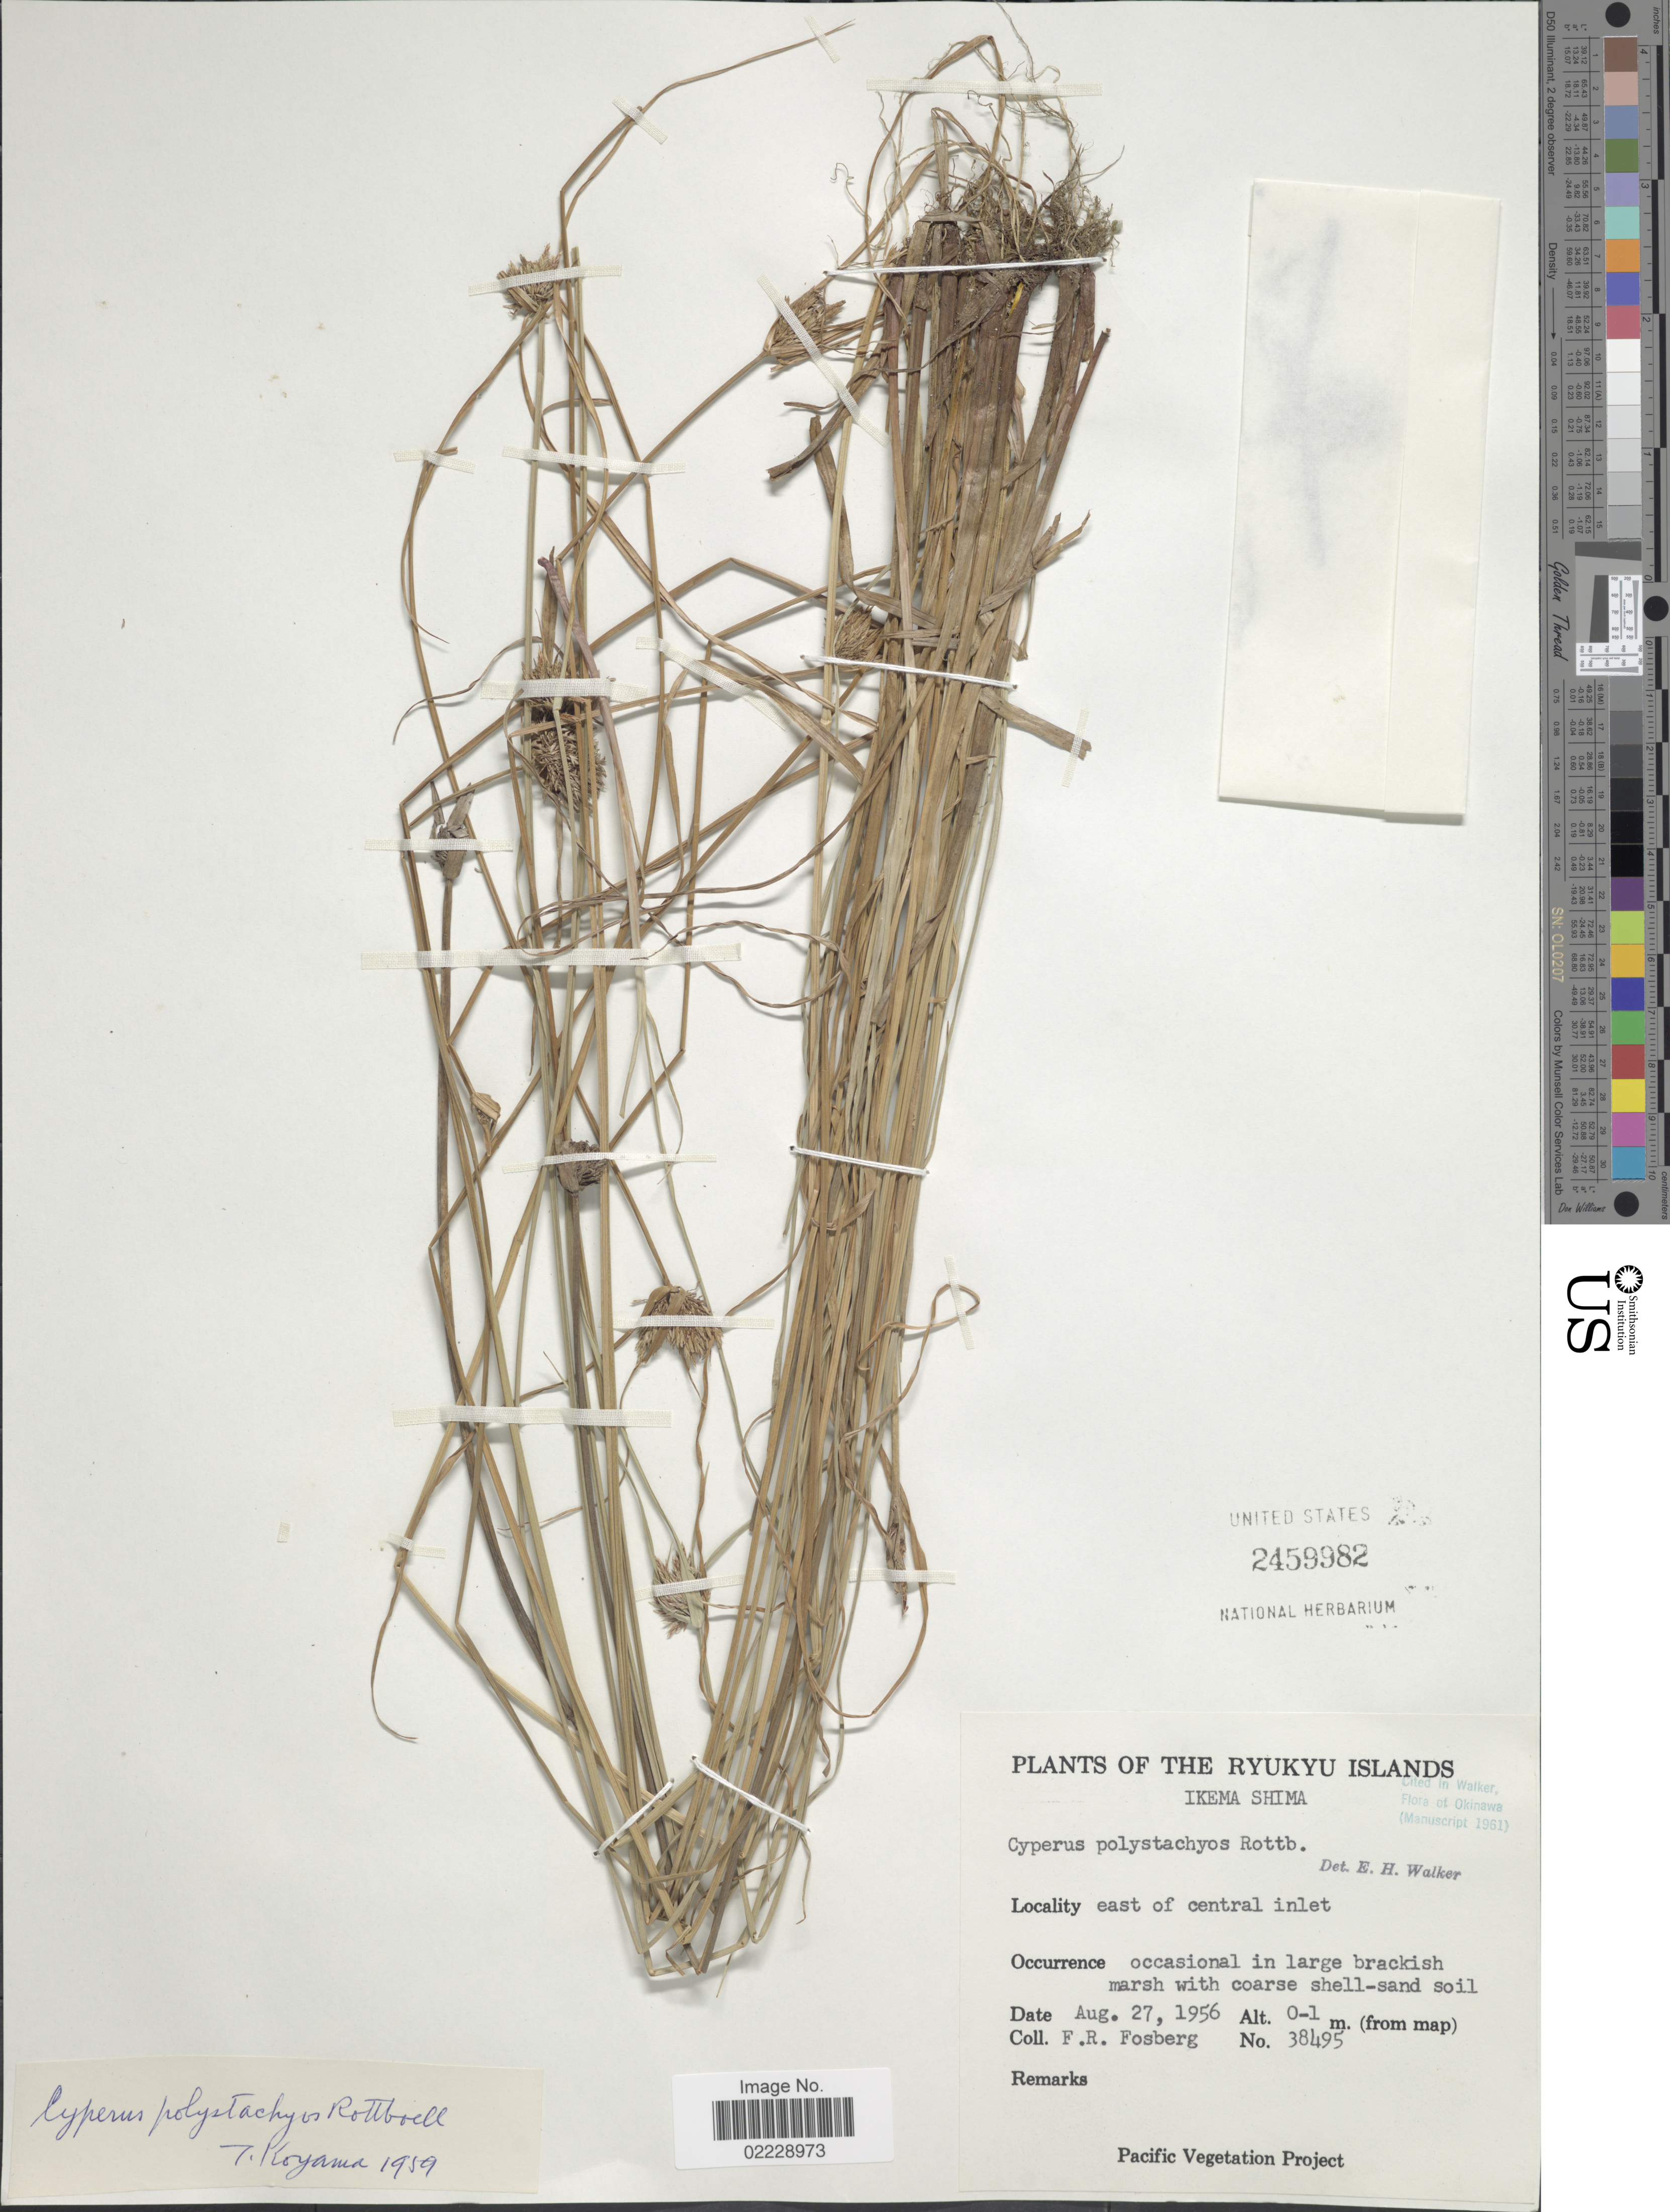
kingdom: Plantae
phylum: Tracheophyta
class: Liliopsida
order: Poales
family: Cyperaceae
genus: Cyperus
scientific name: Cyperus polystachyos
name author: Rottb.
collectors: F. R. Fosberg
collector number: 38495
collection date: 1956-08-27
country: Japan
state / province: Okinawa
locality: Ryukyu Islands. Ikema Shima. East of central inlet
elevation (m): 0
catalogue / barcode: US 2459982